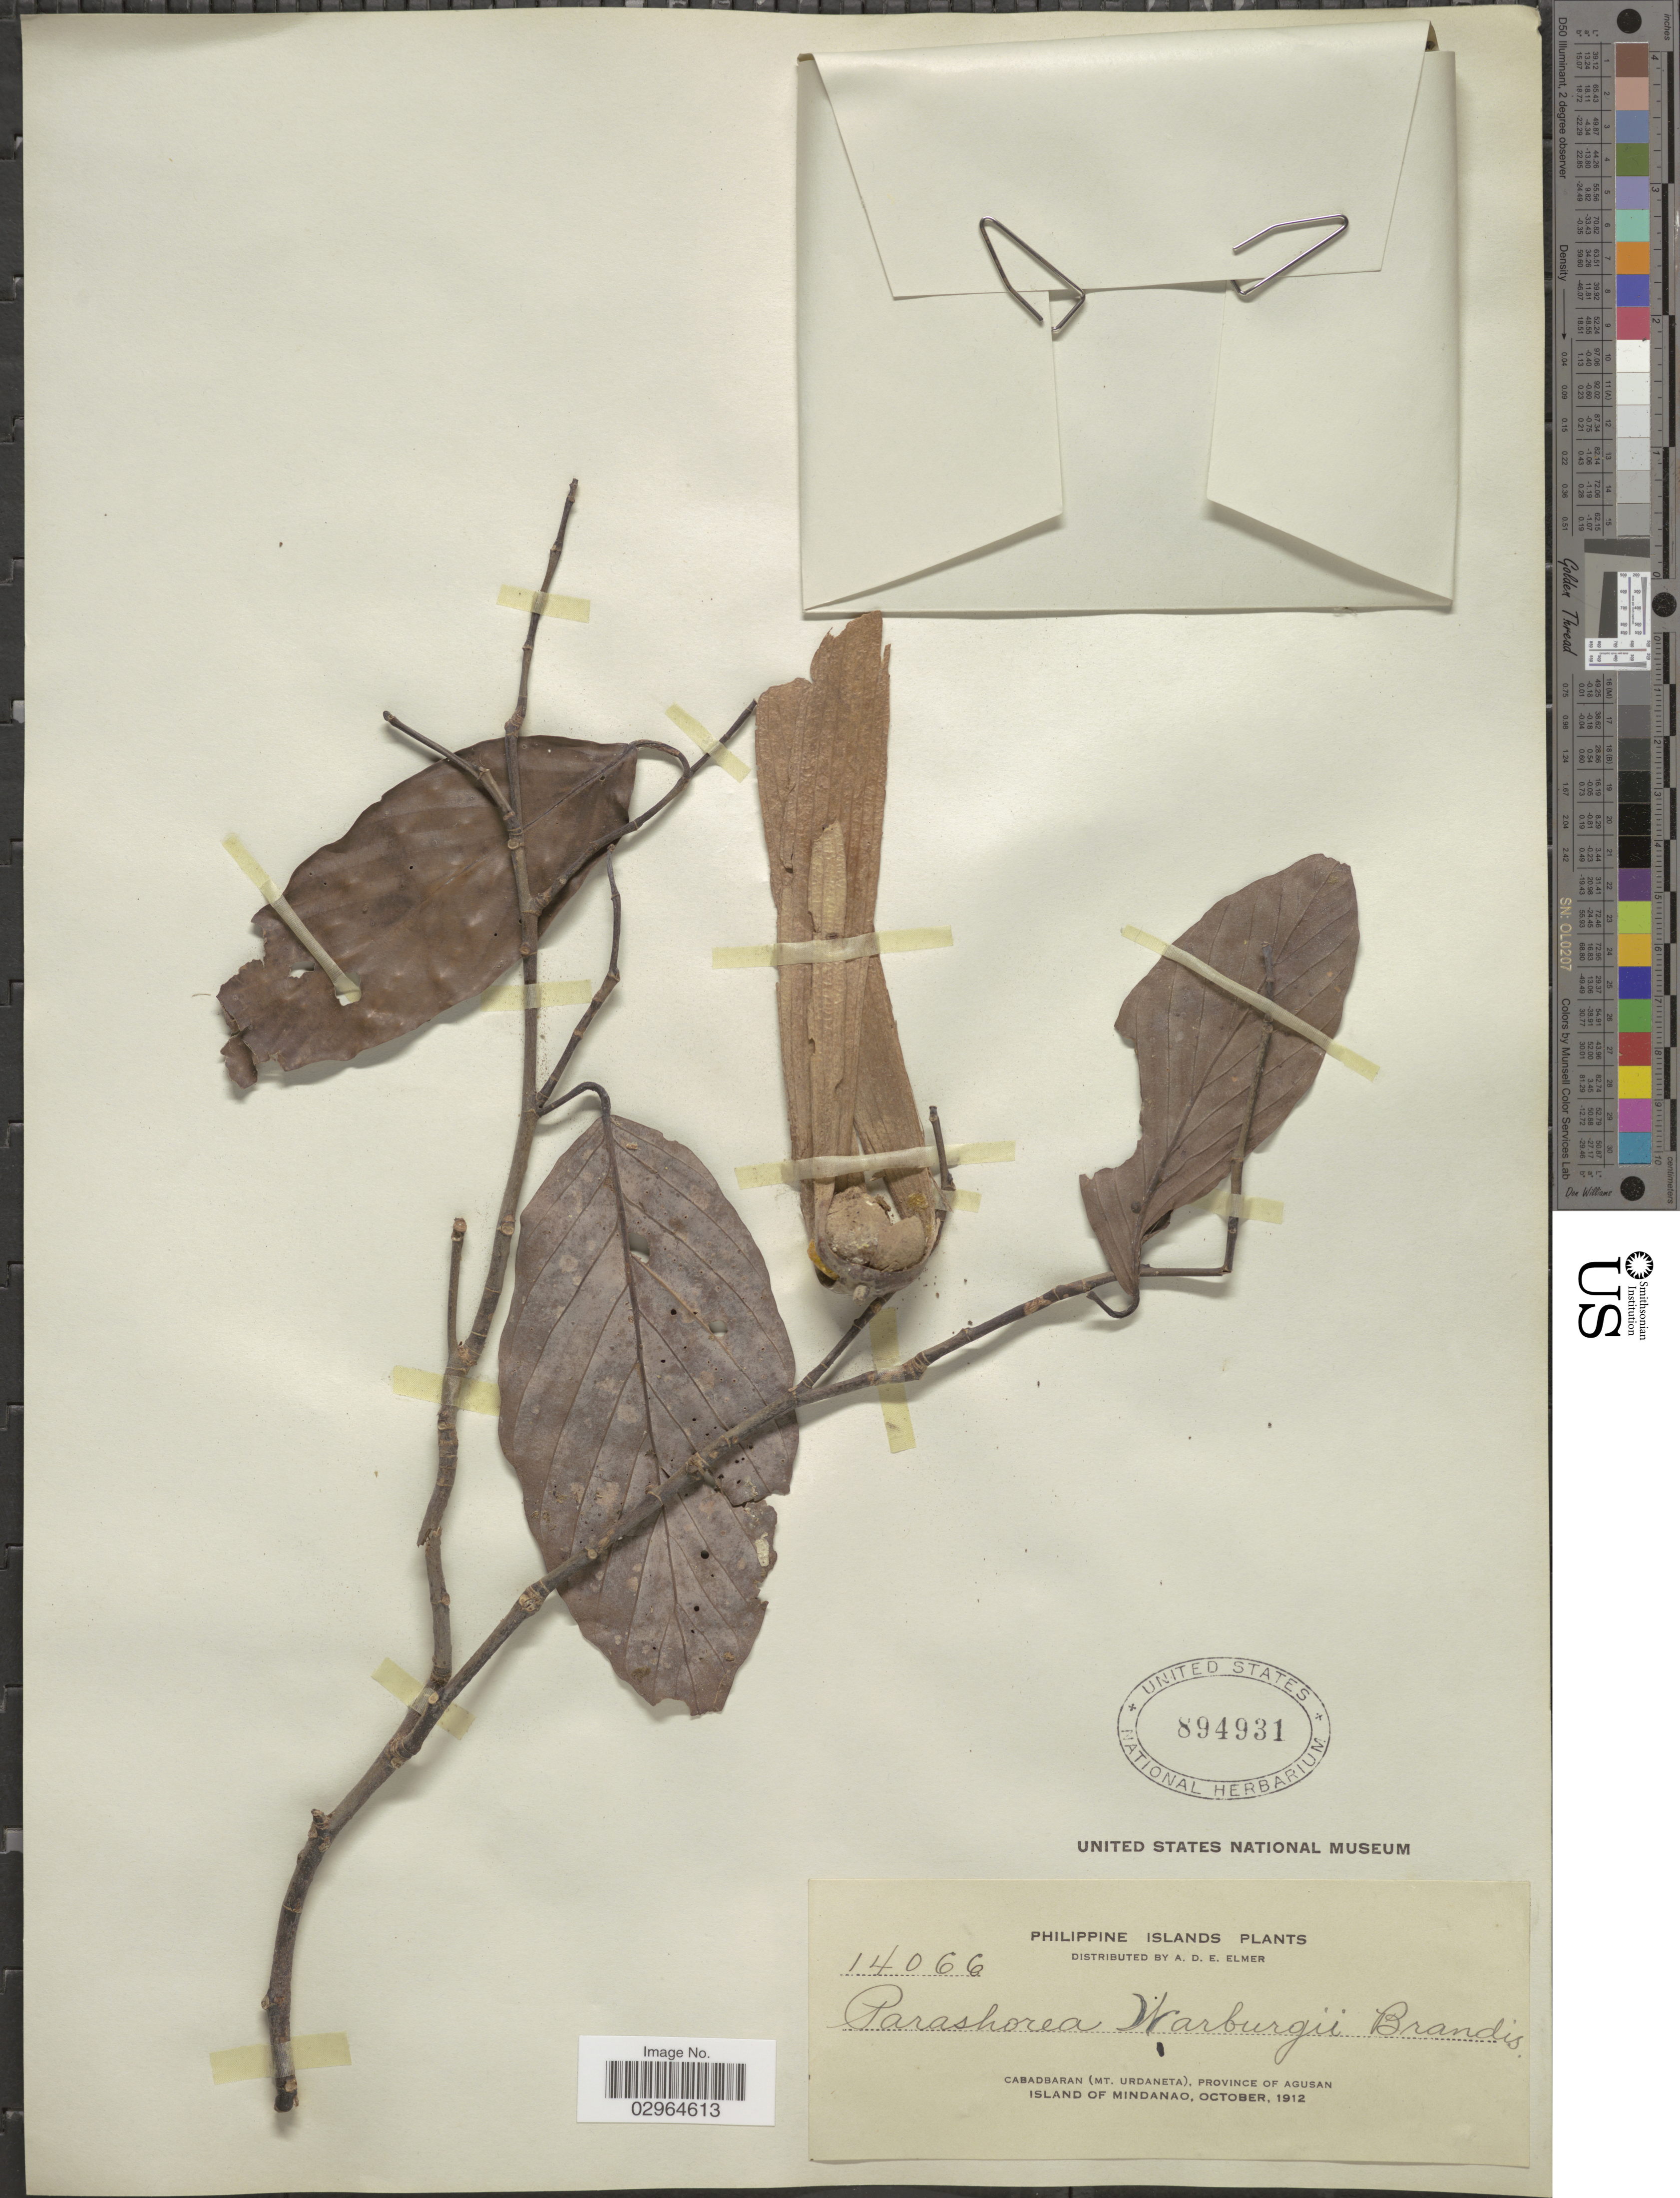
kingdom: Plantae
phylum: Tracheophyta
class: Magnoliopsida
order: Malvales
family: Dipterocarpaceae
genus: Parashorea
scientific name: Parashorea warburgii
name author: Brandis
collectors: A. D. E. Elmer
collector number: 14066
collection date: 1912-10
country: Philippines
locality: Cabadbaran (Mt. Urdaneta), Province of Agusan. Island of Mindanao.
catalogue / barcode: US 894931